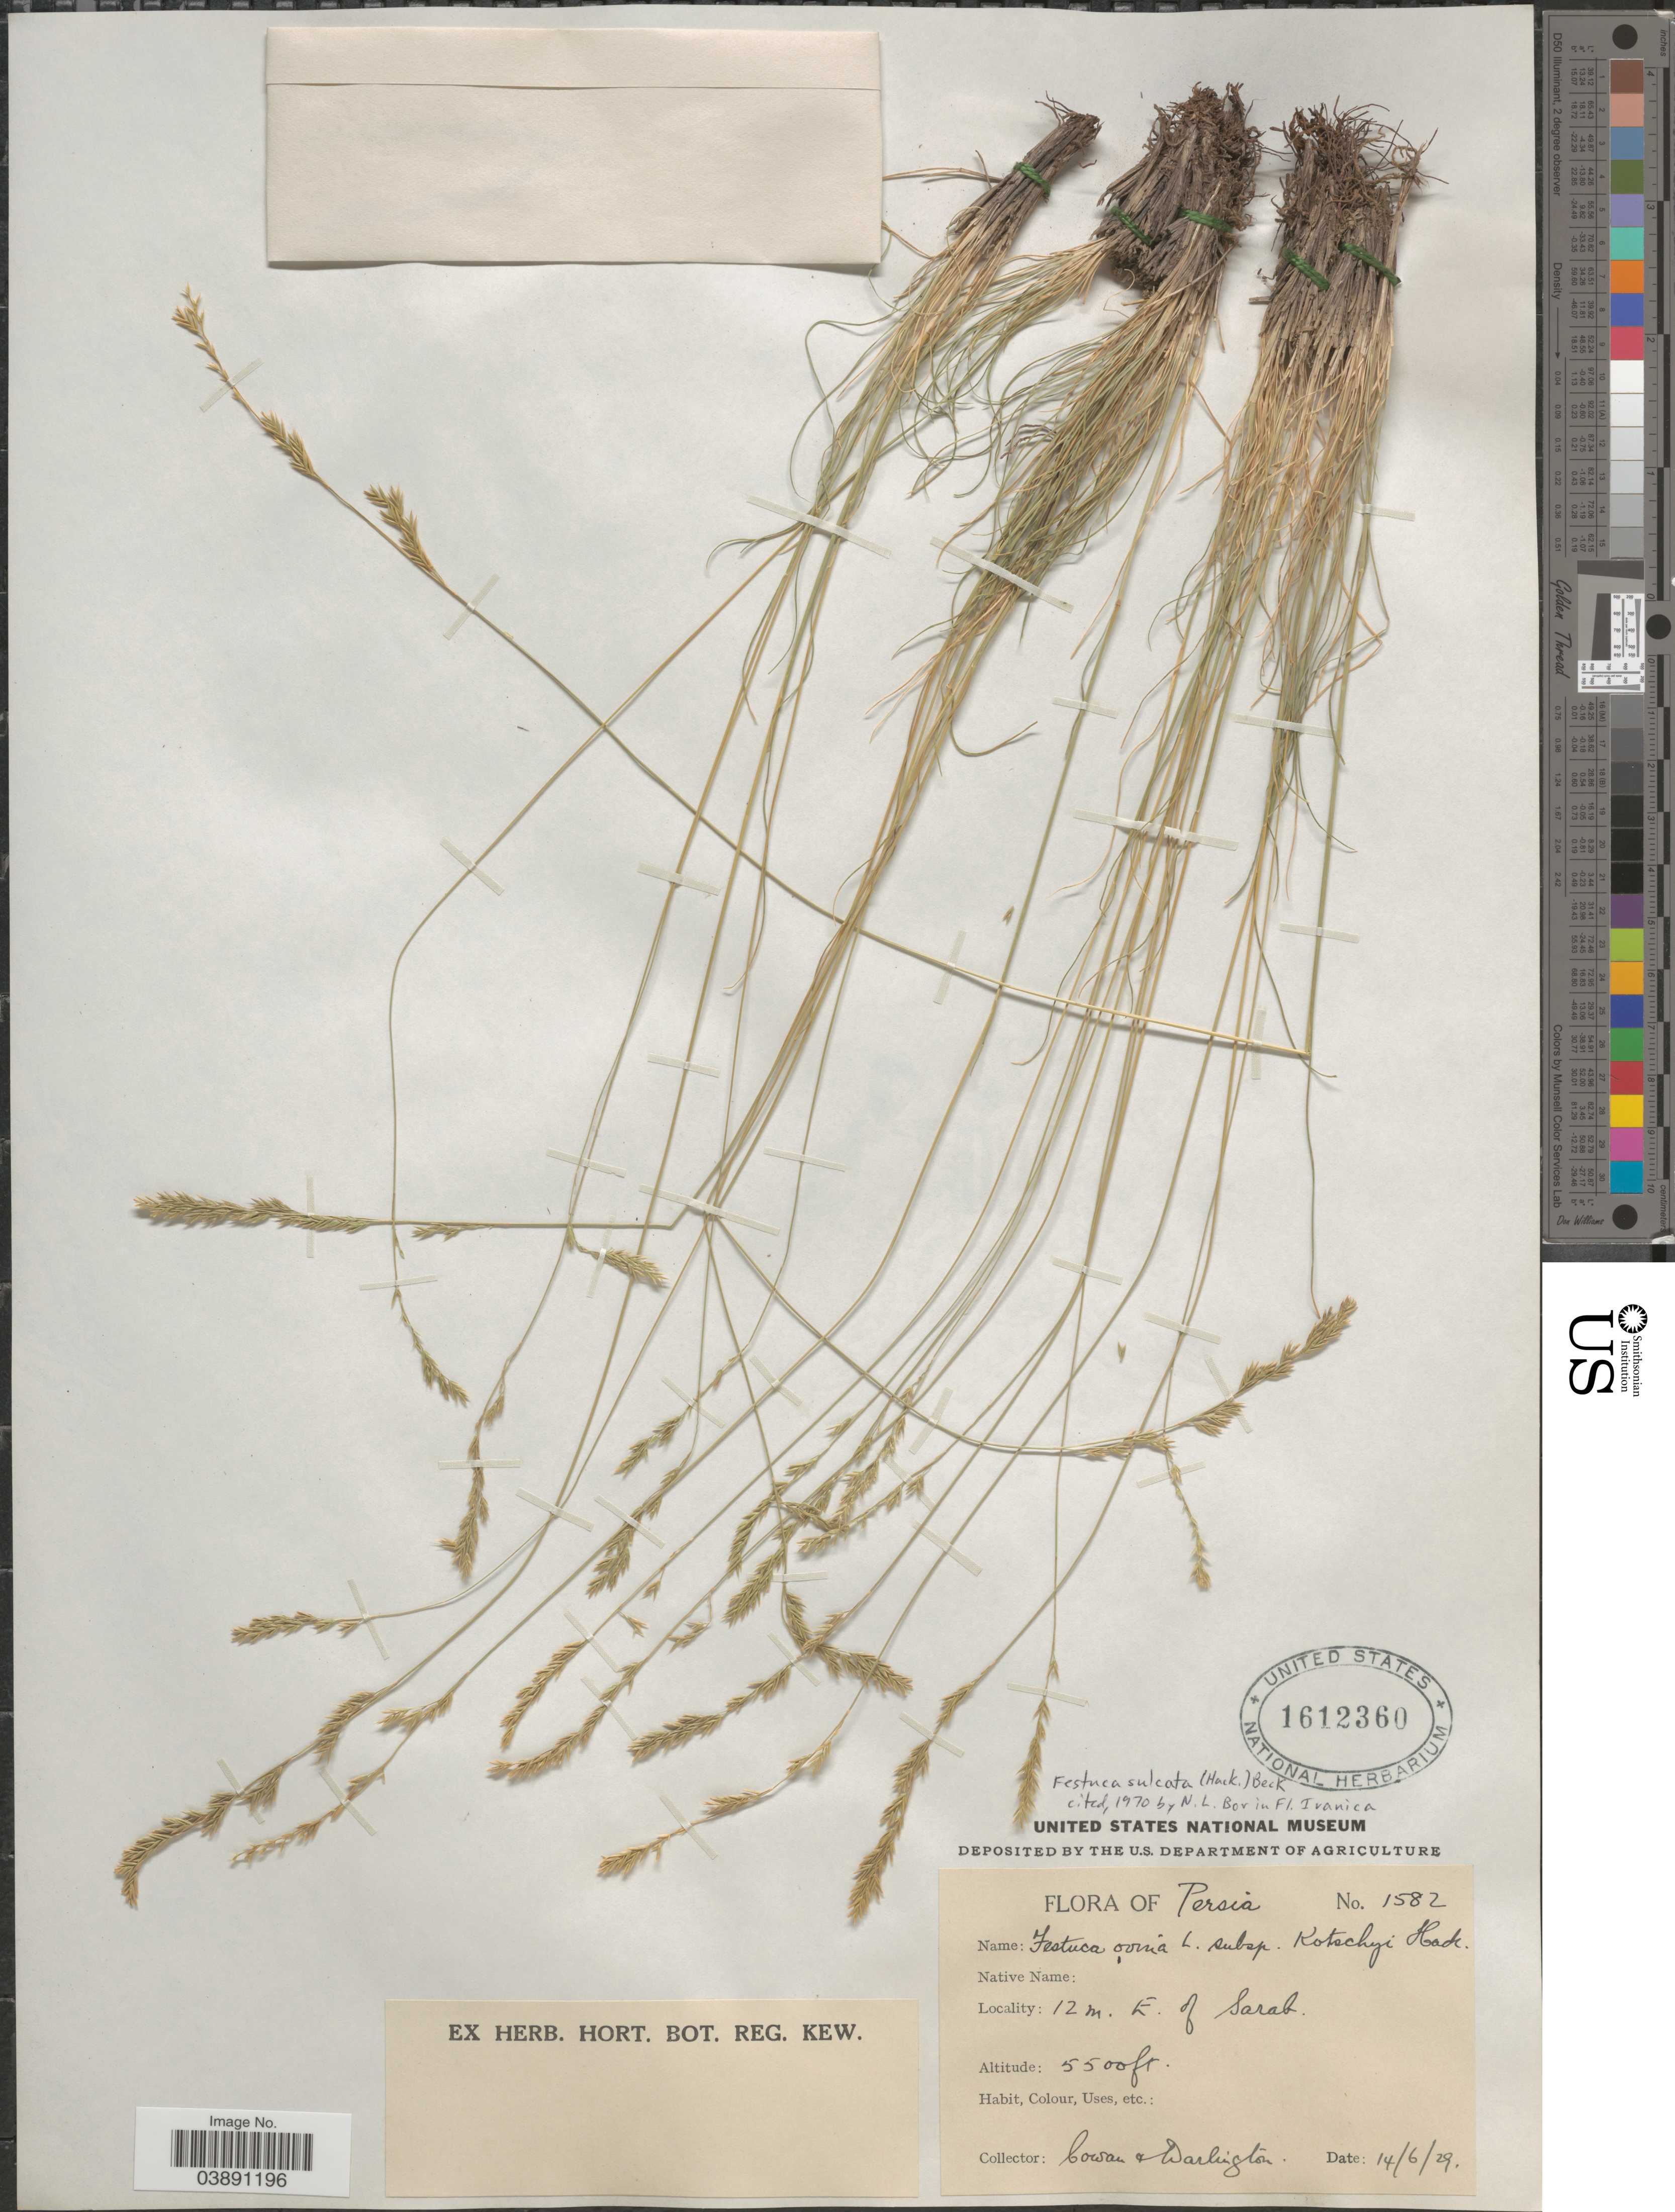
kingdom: Plantae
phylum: Tracheophyta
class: Liliopsida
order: Poales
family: Poaceae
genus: Festuca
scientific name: Festuca rupicola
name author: Heuff.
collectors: Cowan & Darlington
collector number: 1582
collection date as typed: Transcribed d/m/y: 14/6/29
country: Iran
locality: Persia. 12 m. E. of Sarab.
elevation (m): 1676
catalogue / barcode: US 1612360